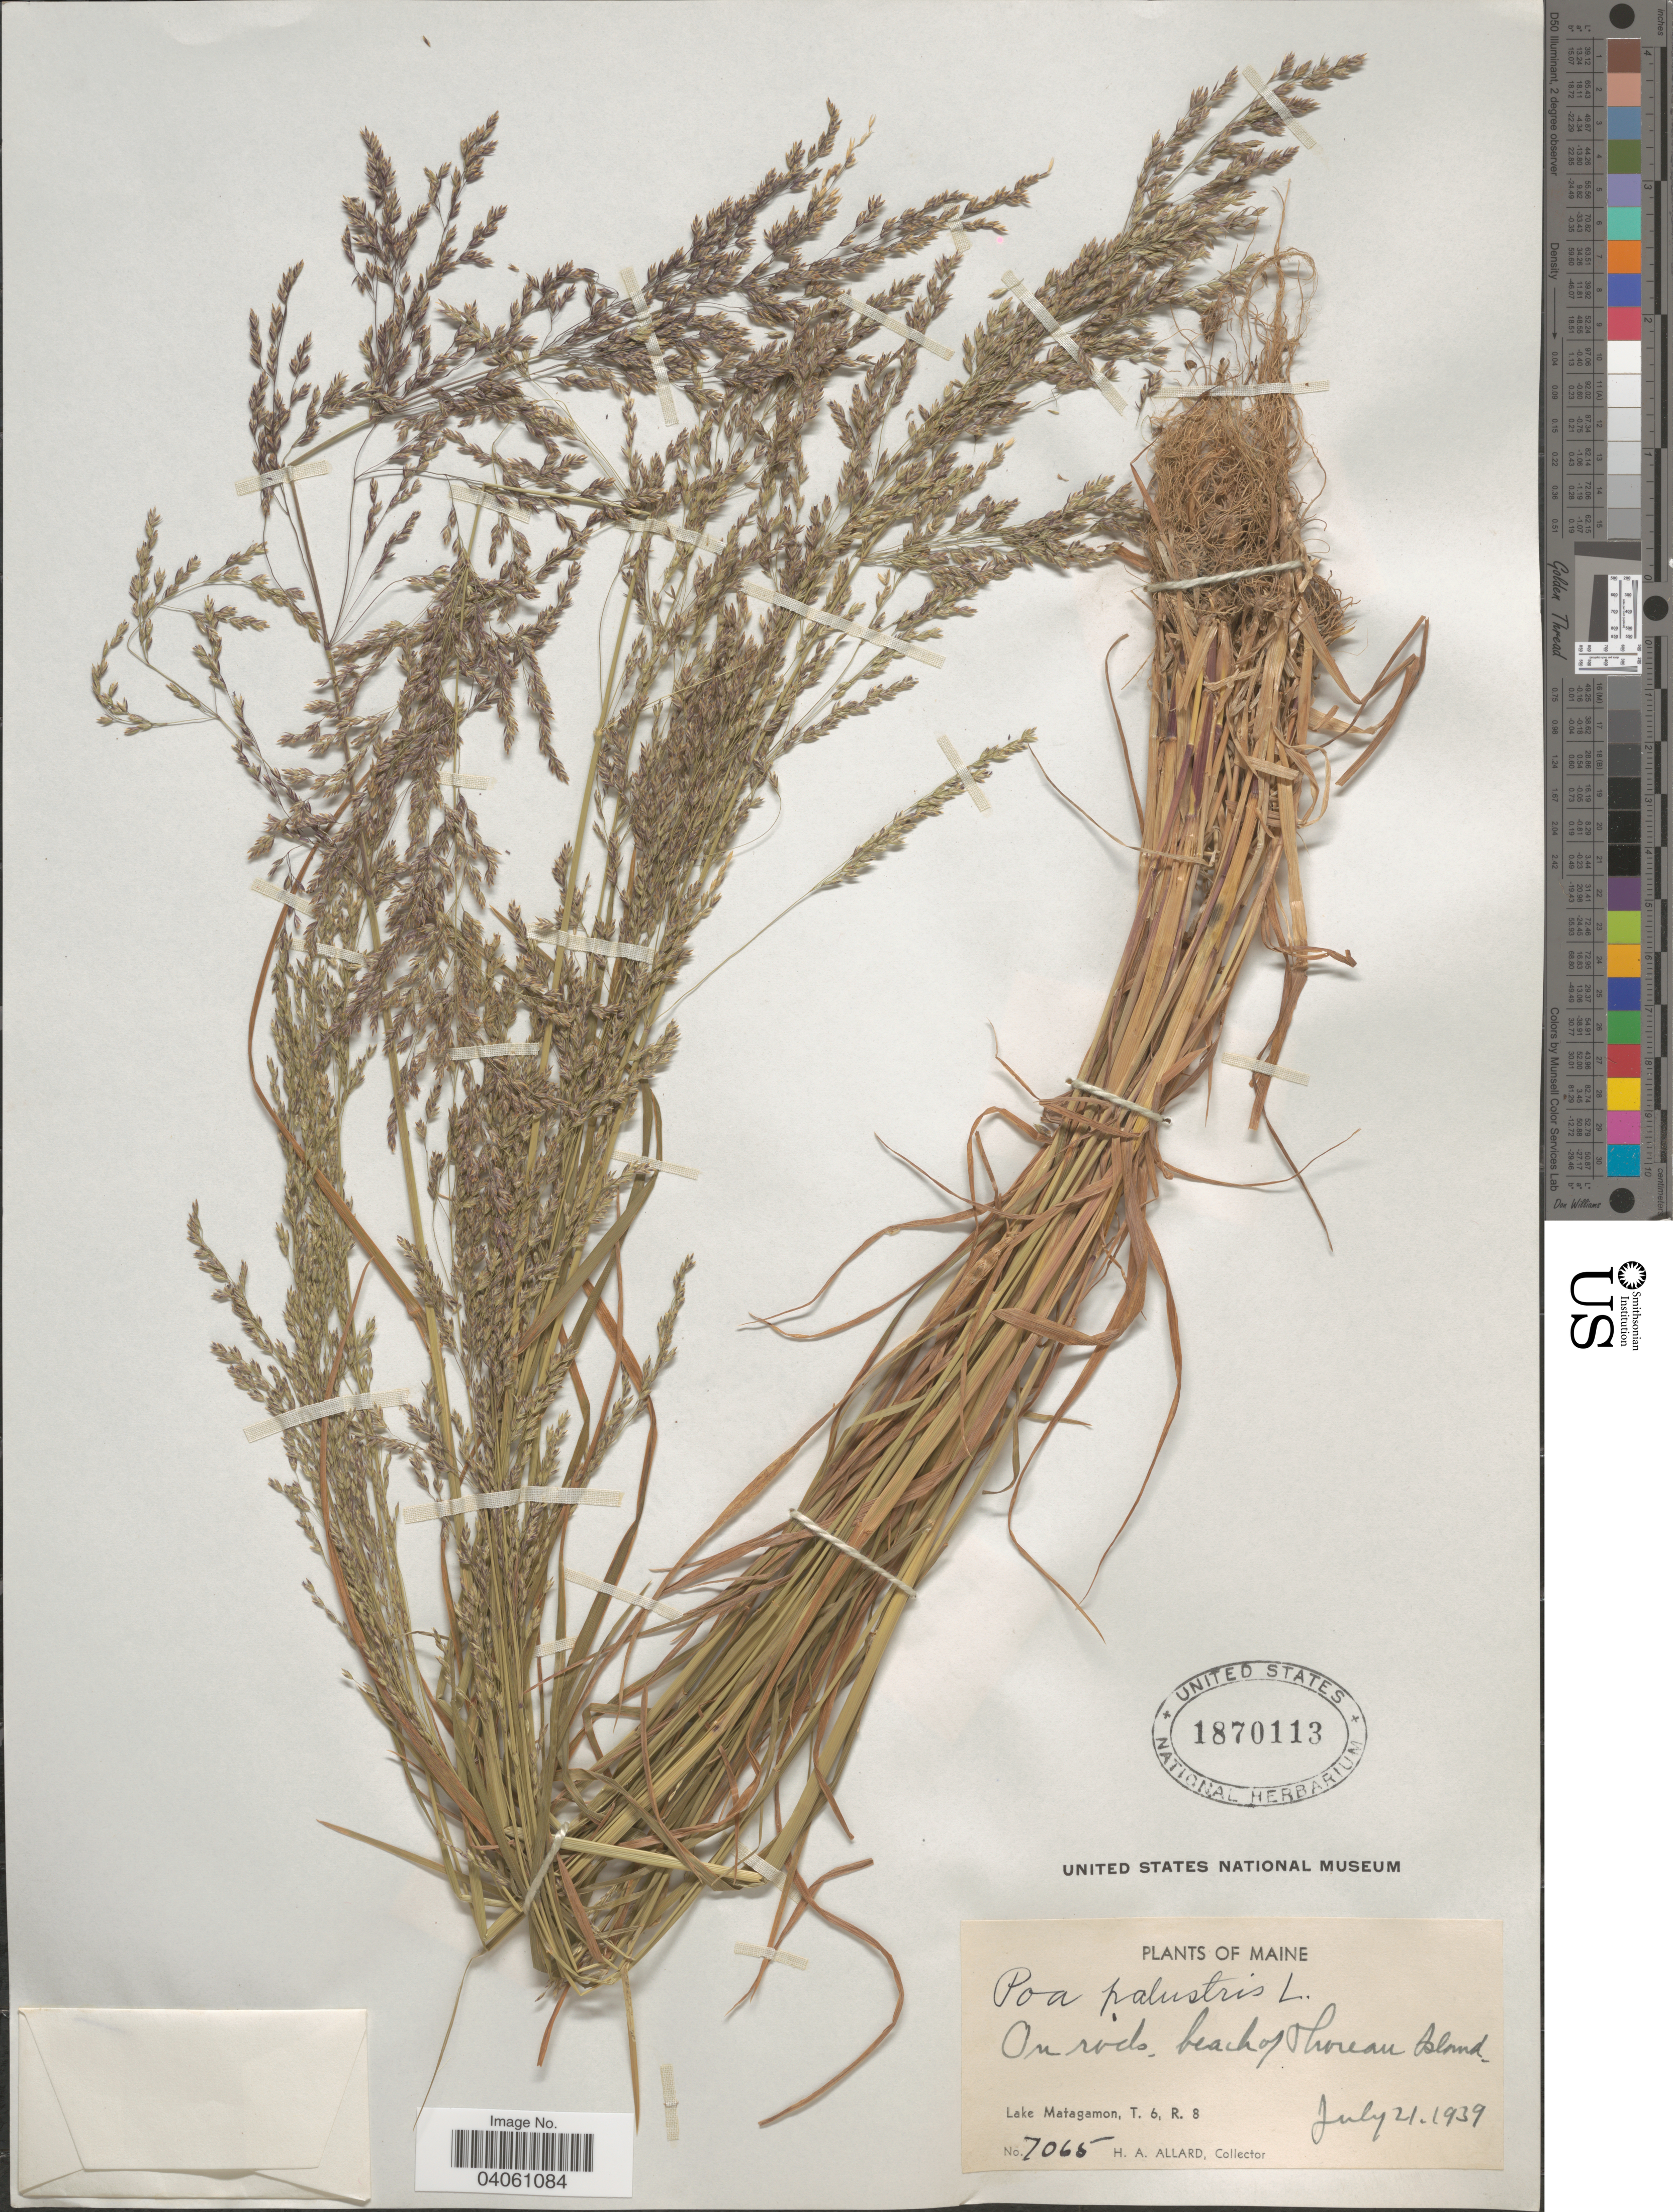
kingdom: Plantae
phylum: Tracheophyta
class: Liliopsida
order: Poales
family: Poaceae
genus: Poa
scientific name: Poa palustris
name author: L.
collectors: H. A. Allard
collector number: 7065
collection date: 1939-07-21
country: United States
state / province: Maine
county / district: Piscataquis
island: Thoreau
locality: Beach of Thoreau Blond. Lake Matagamon, T. 6, R. 8.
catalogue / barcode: US 1870113